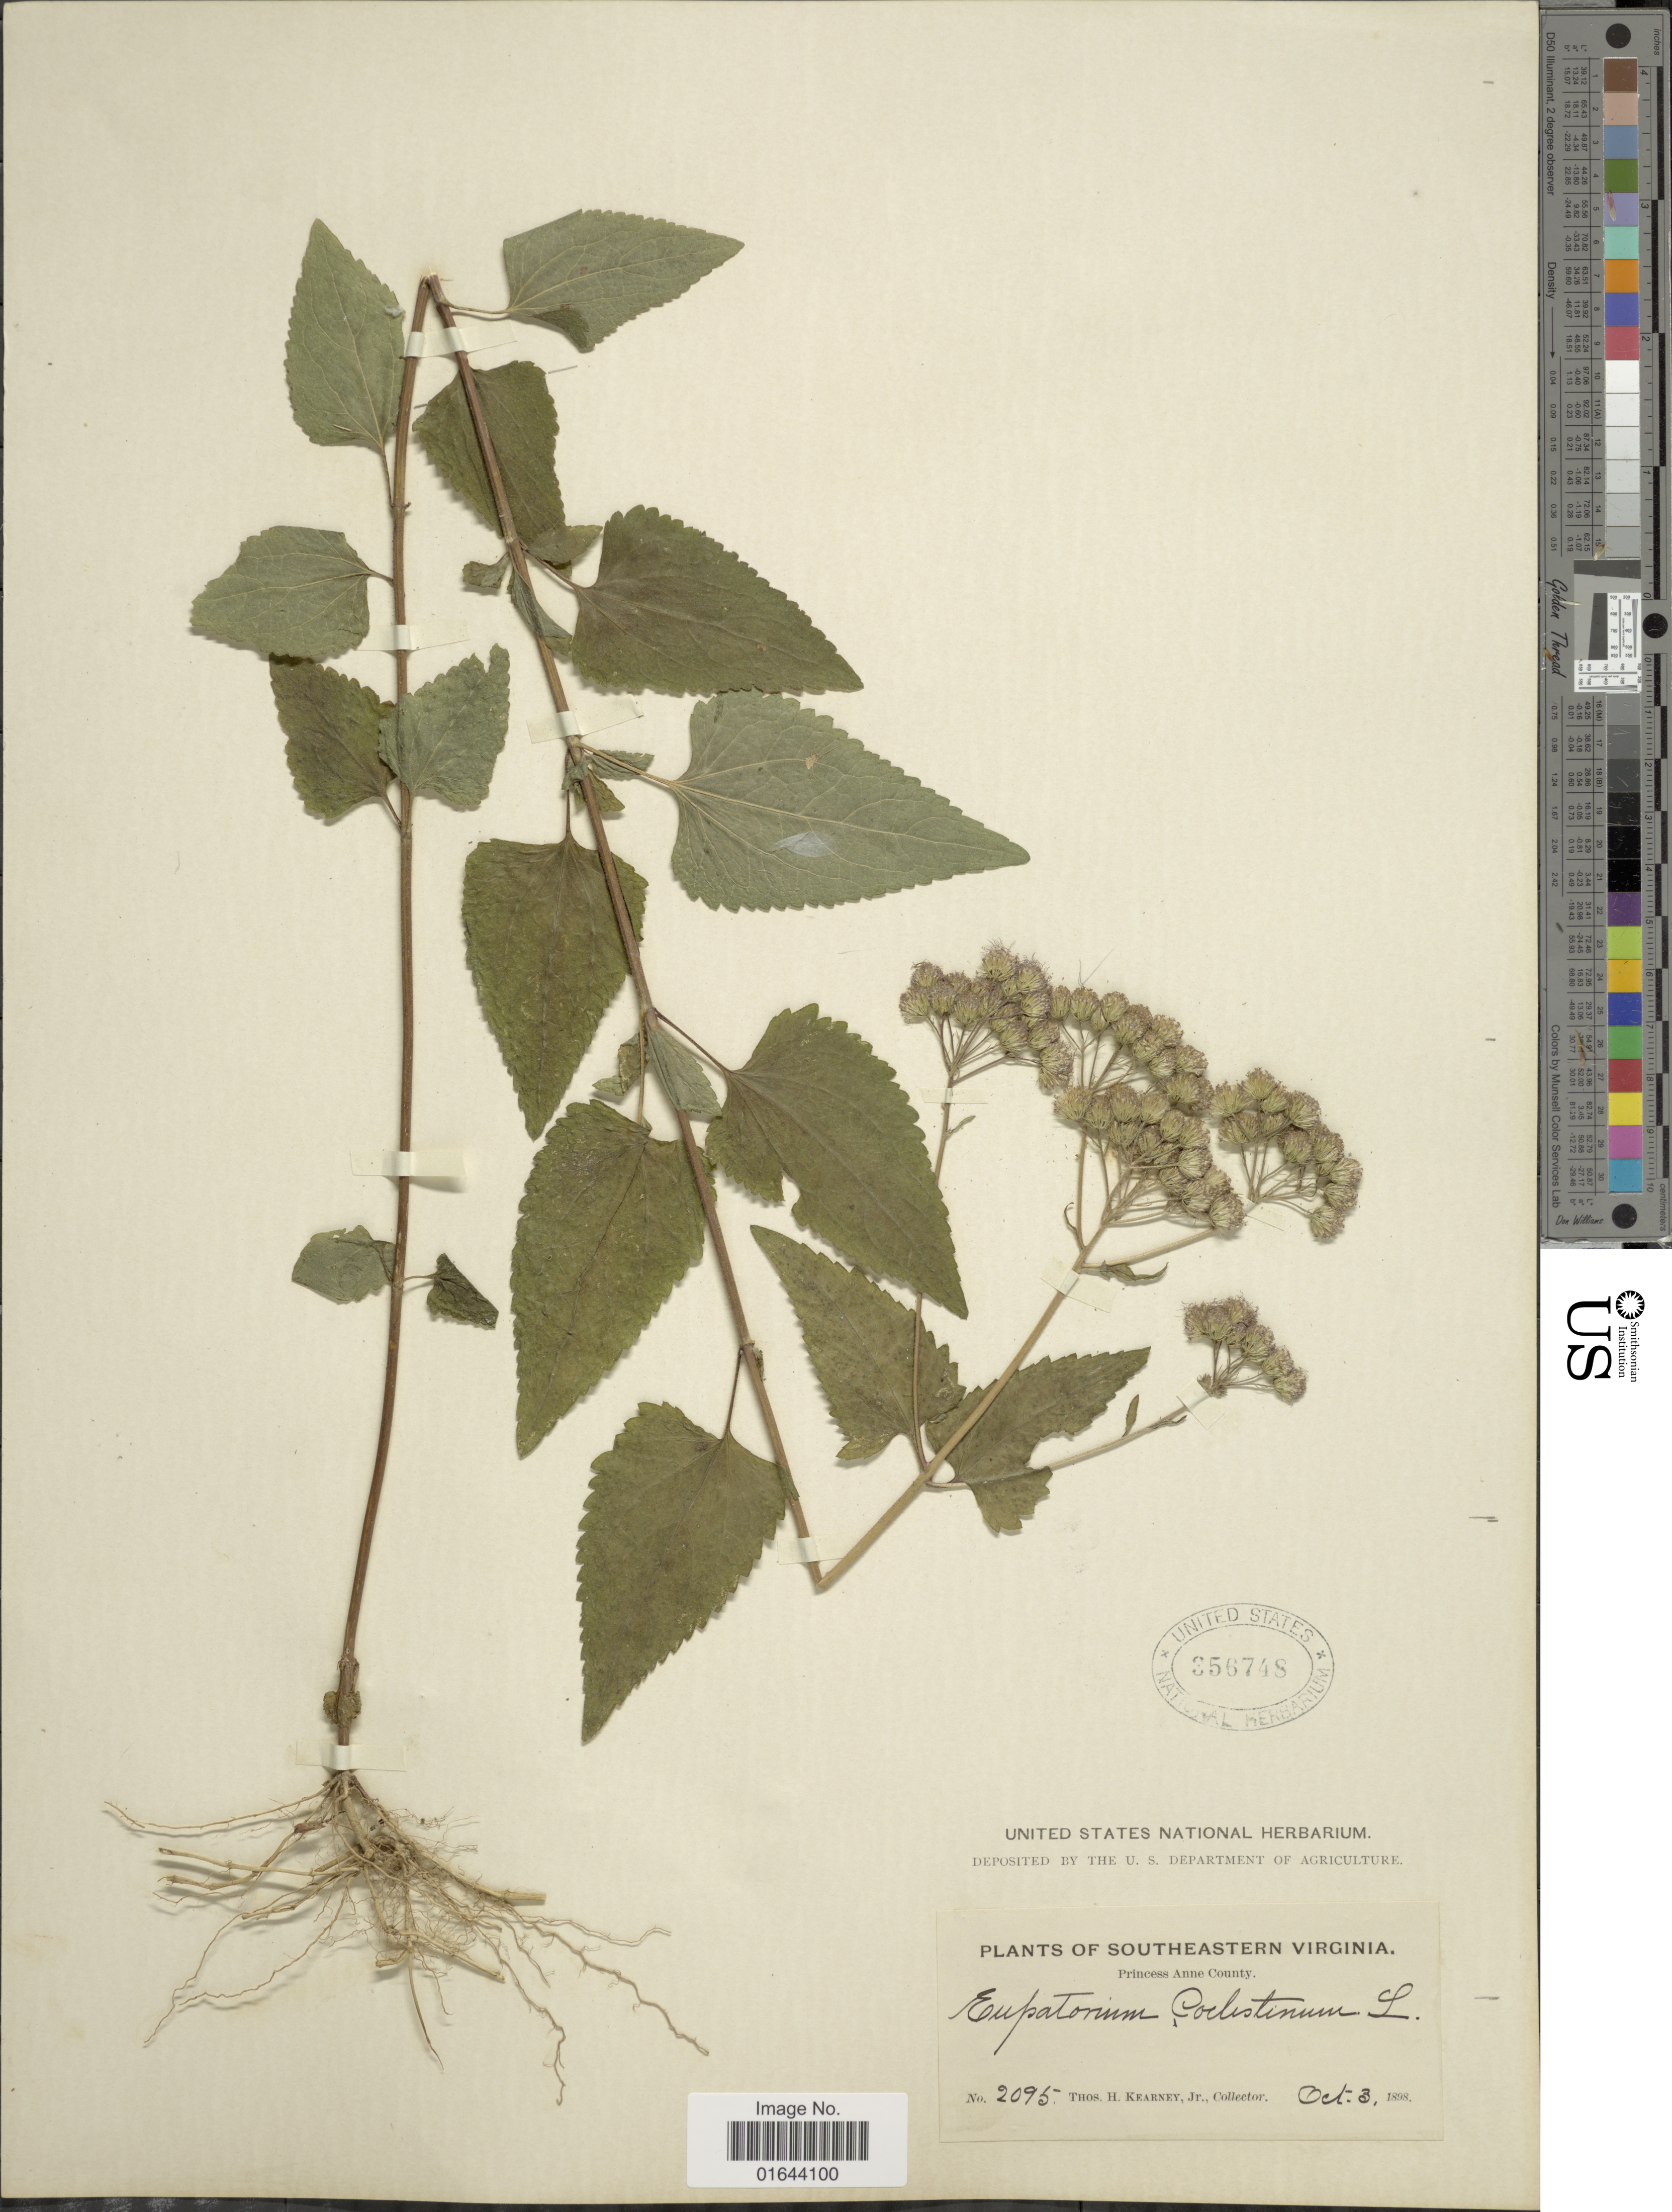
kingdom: Plantae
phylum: Tracheophyta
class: Magnoliopsida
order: Asterales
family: Asteraceae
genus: Conoclinium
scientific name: Conoclinium coelestinum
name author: (L.) DC.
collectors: T. H. Kearney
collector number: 2095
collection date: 1898-10-03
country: United States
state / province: Virginia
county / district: City of Virginia Beach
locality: Southeastern Virginia. Princess Anne County.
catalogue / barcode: US 356748